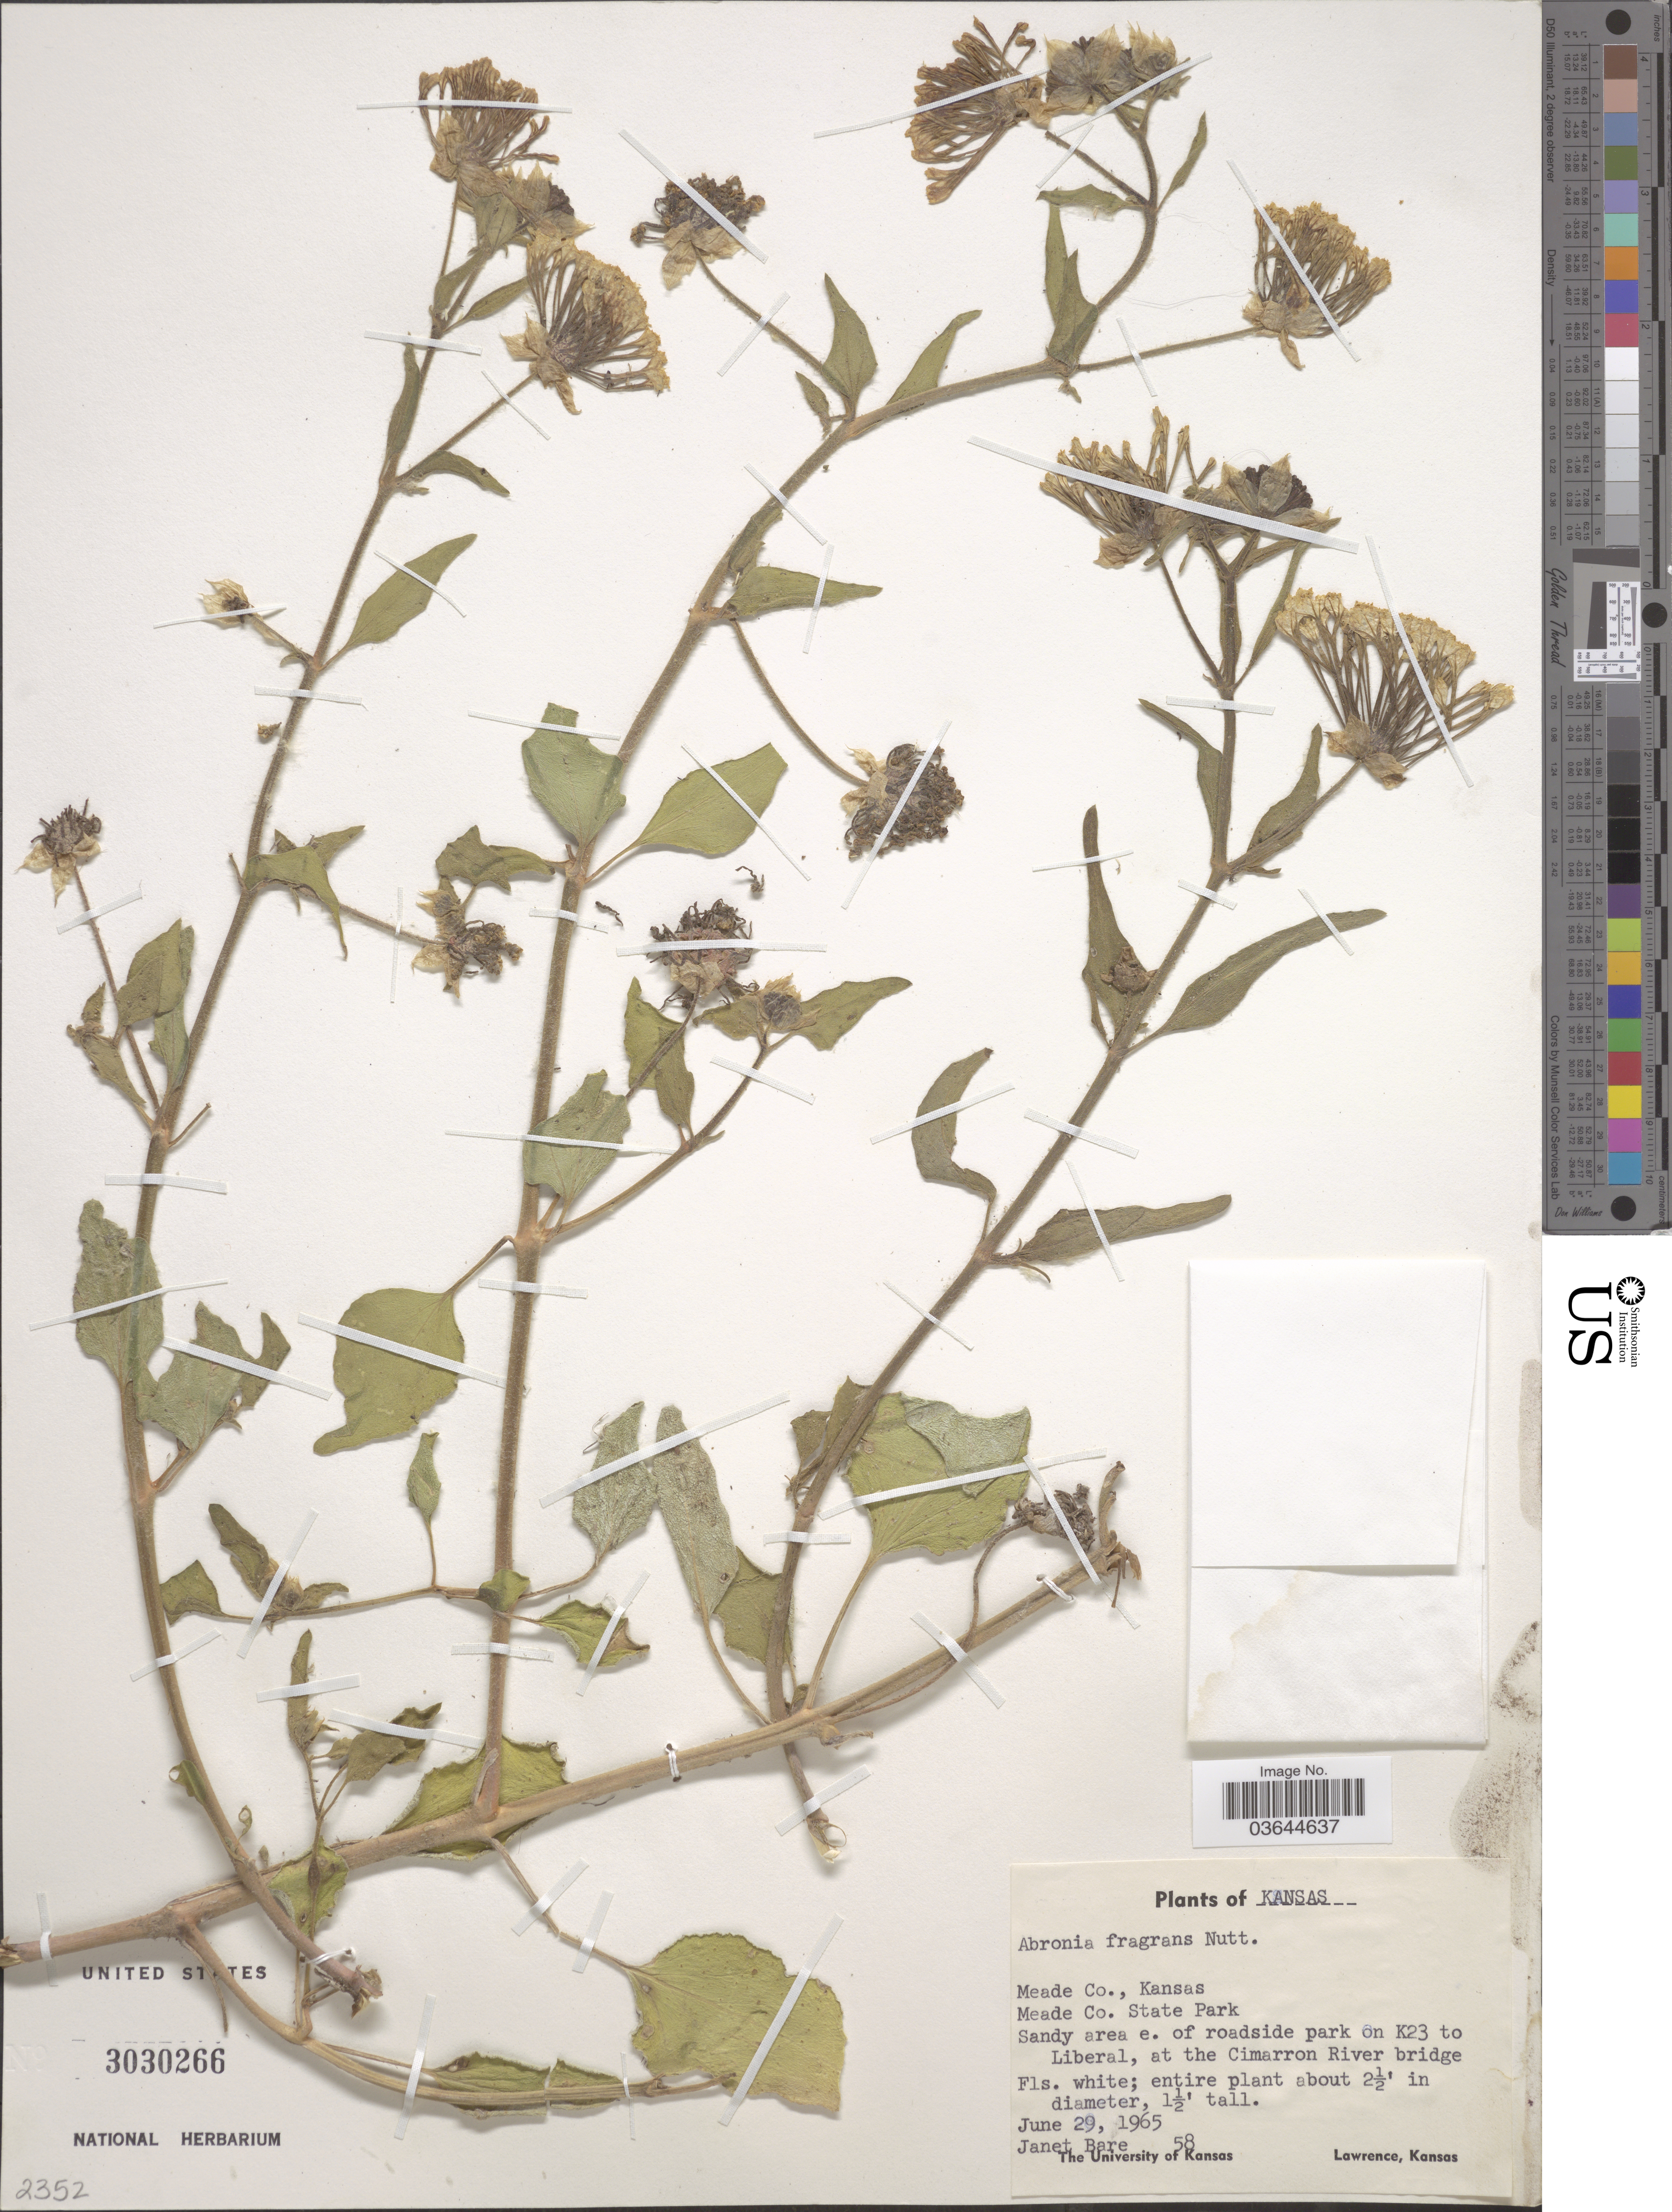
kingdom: Plantae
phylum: Tracheophyta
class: Magnoliopsida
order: Caryophyllales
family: Nyctaginaceae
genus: Abronia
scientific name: Abronia fragrans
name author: Nutt. ex Hook.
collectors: J. Baré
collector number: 58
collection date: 1965-06-29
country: United States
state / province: Kansas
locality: Meade Co. Meade Co. State Park. Sandy area e. of roadside park on K23 to Liberal, at the Cimarron River bridge.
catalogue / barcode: US 3030266